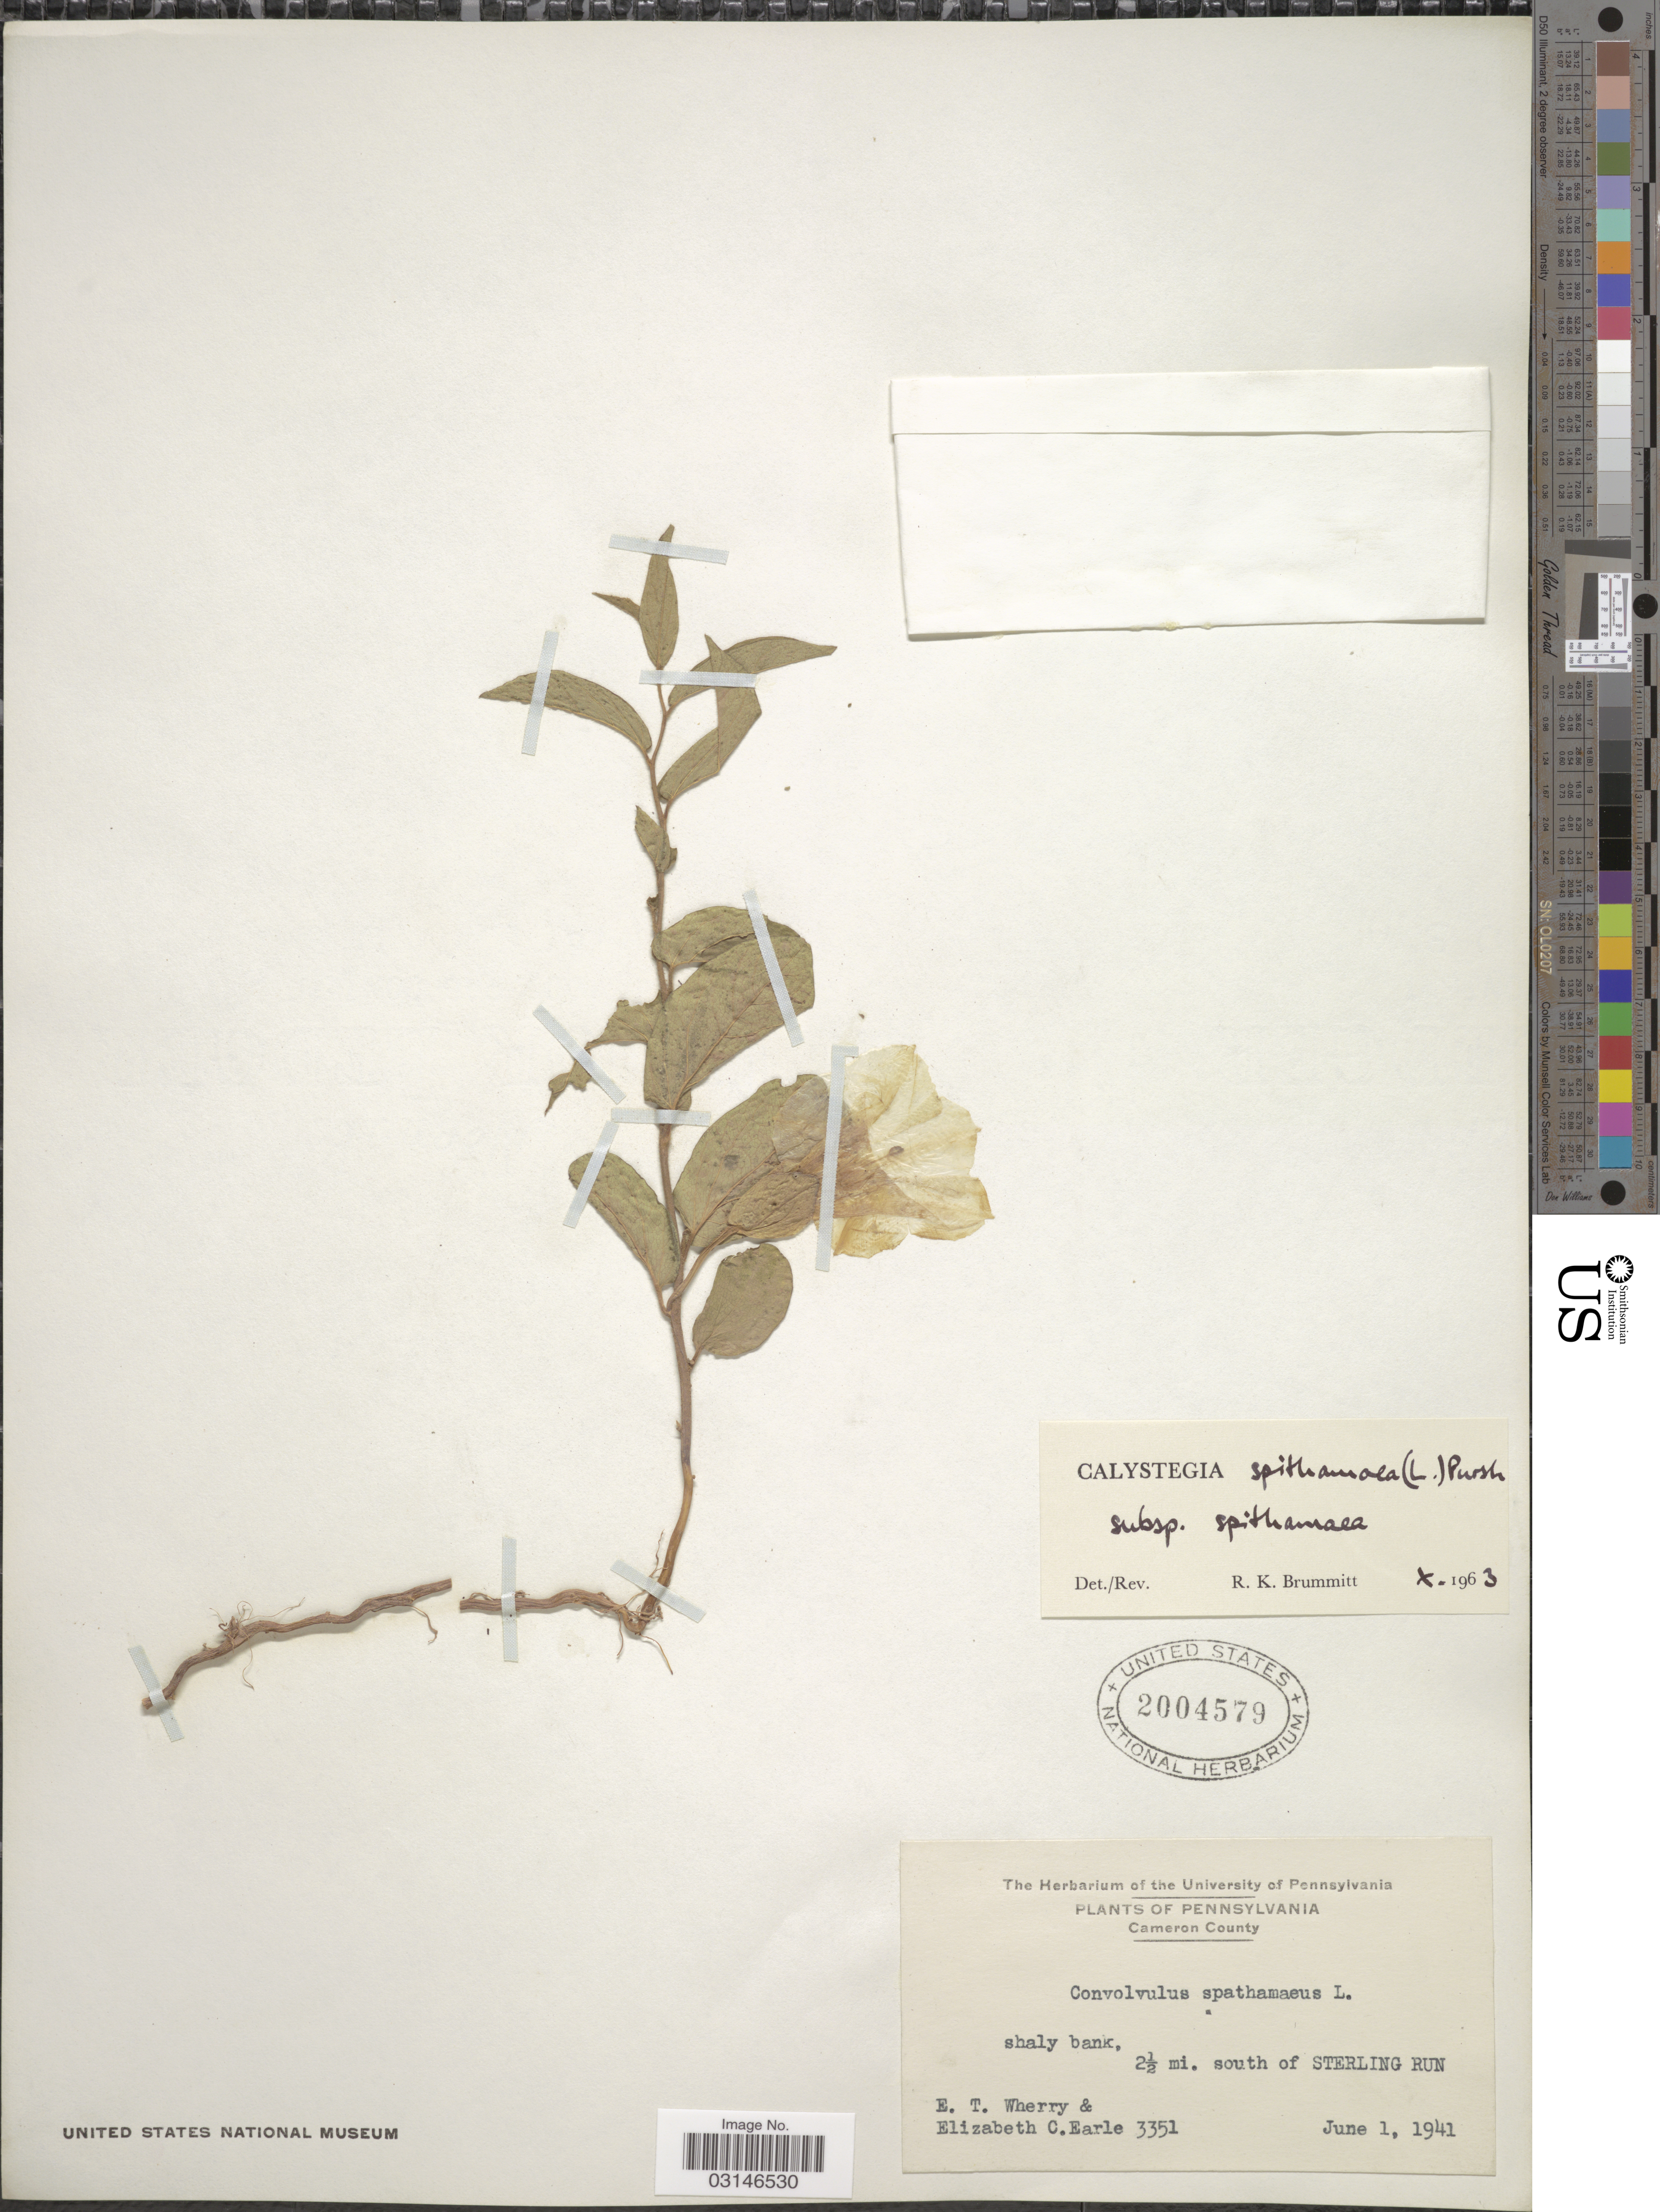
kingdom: Plantae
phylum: Tracheophyta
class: Magnoliopsida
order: Solanales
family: Convolvulaceae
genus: Calystegia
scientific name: Calystegia spithamaea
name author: (L.) Pursh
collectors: E. T. Wherry & E. C. Earle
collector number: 3351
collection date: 1941-06-01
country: United States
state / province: Pennsylvania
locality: Cameron County, 2½ mi. south of Sterling Run.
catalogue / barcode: US 2004579